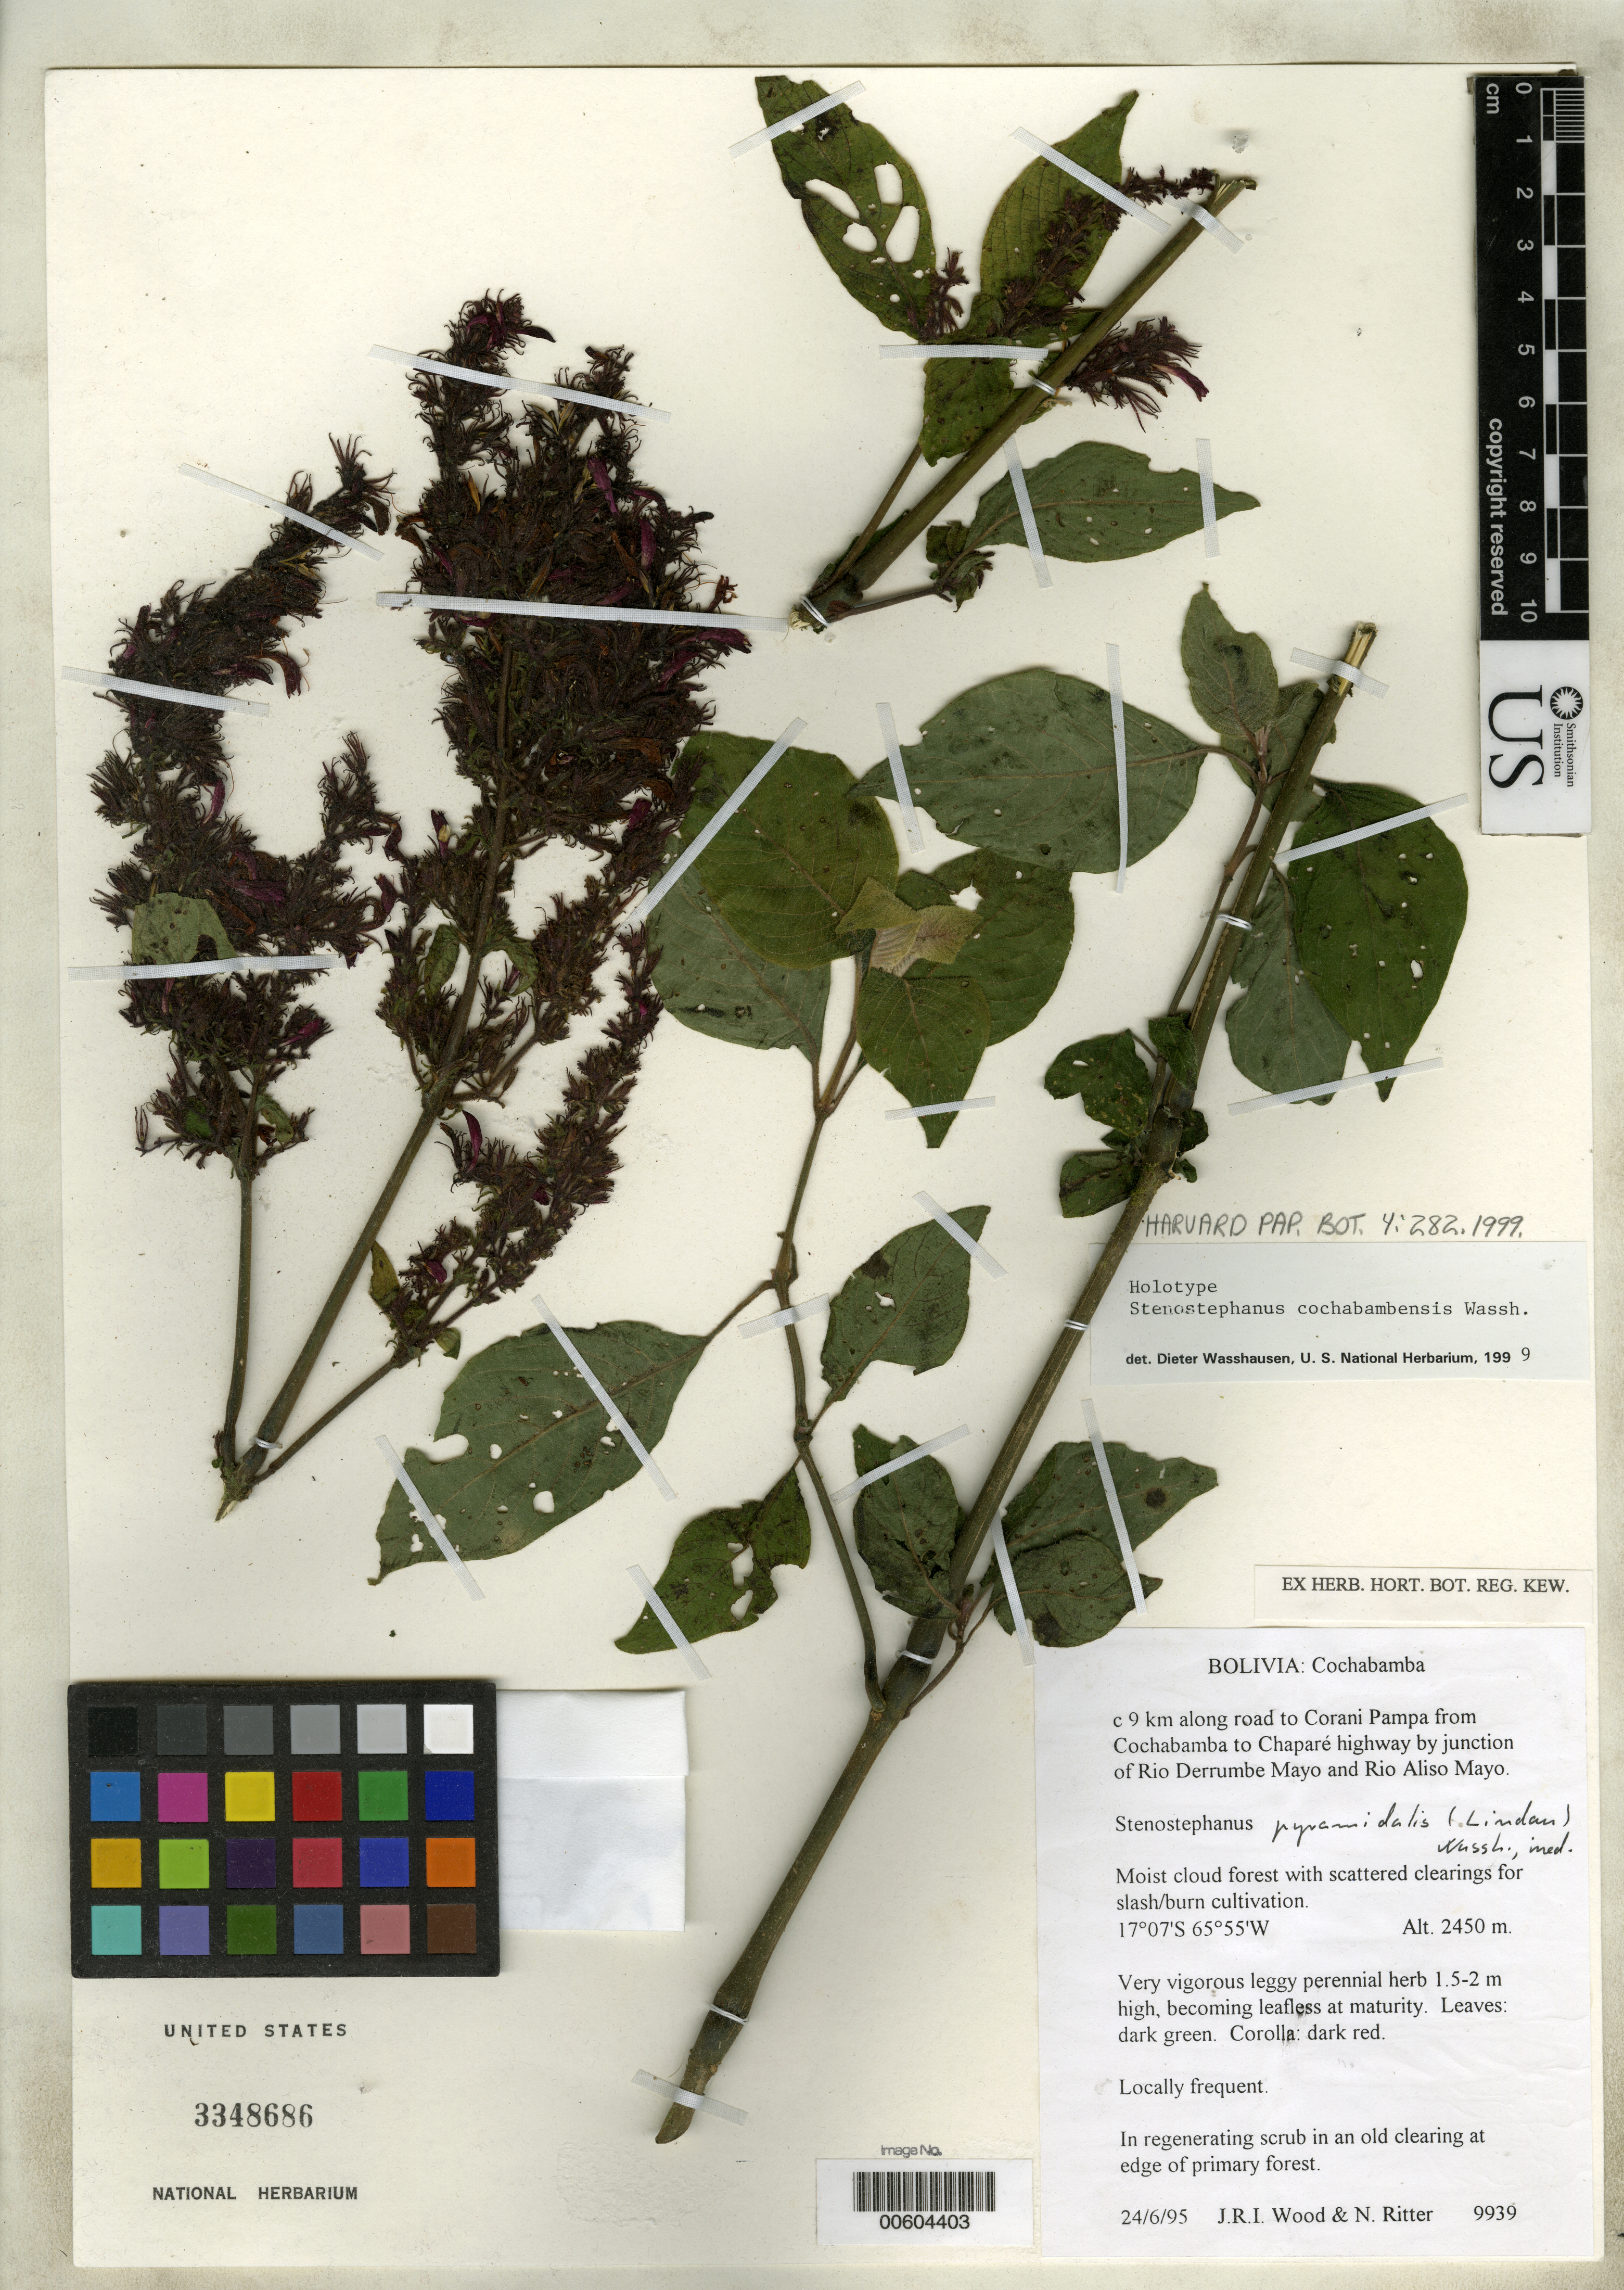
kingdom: Plantae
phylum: Tracheophyta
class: Magnoliopsida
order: Lamiales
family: Acanthaceae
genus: Stenostephanus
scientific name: Stenostephanus cochabambensis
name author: Wassh.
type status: Holotype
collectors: J. R. I. Wood & N. Ritter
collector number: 9939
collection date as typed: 24 Jun 1995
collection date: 1995-06-24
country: Bolivia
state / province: Cochabamba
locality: Ca 9 km along road Tocorani Pampa from Cochabamba to Chapare highway by junction of Rio Derrumbe Mayo & Rio Aliso Mayo.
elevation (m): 747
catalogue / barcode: US 3348686